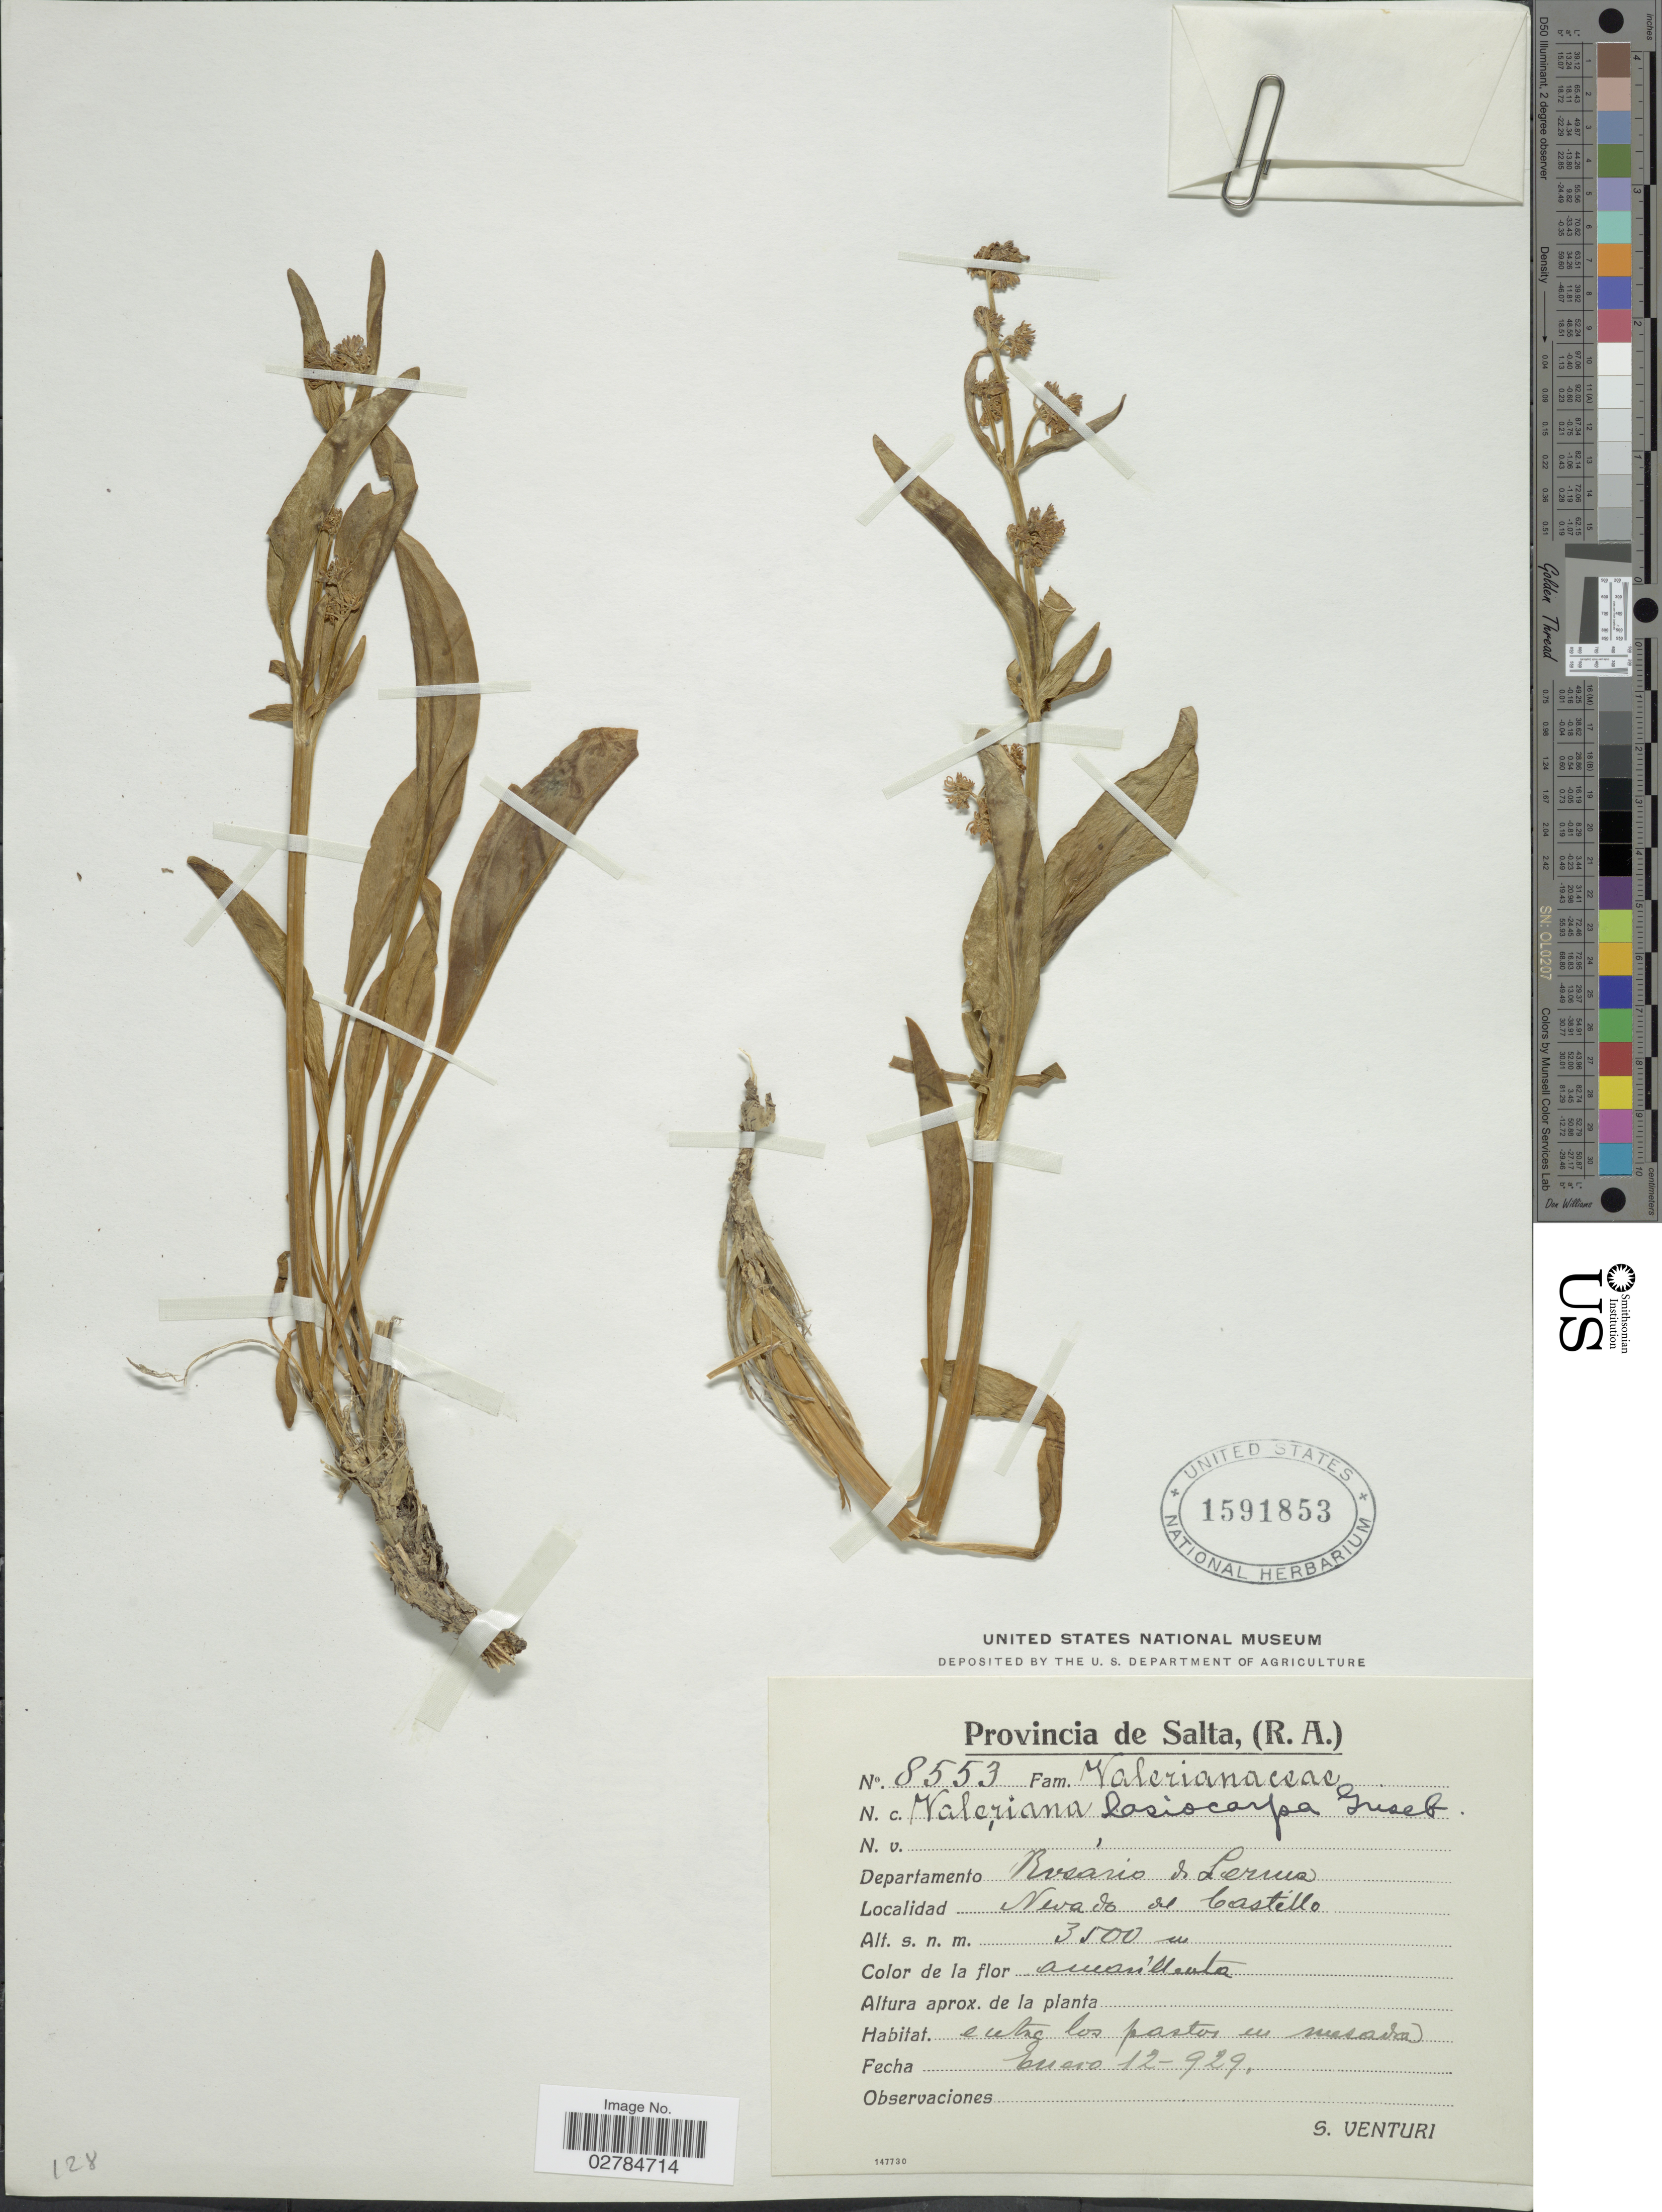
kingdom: Plantae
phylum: Tracheophyta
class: Magnoliopsida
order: Dipsacales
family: Caprifoliaceae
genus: Valeriana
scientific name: Valeriana lasiocarpa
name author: Griseb.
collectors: S. Venturi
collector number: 8553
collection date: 1929-01-12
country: Argentina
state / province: Salta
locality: Provincia de Salta, (R.A.), Departamento Rosario de Lerma, Nevada del Castillo.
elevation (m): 3500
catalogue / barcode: US 1591853